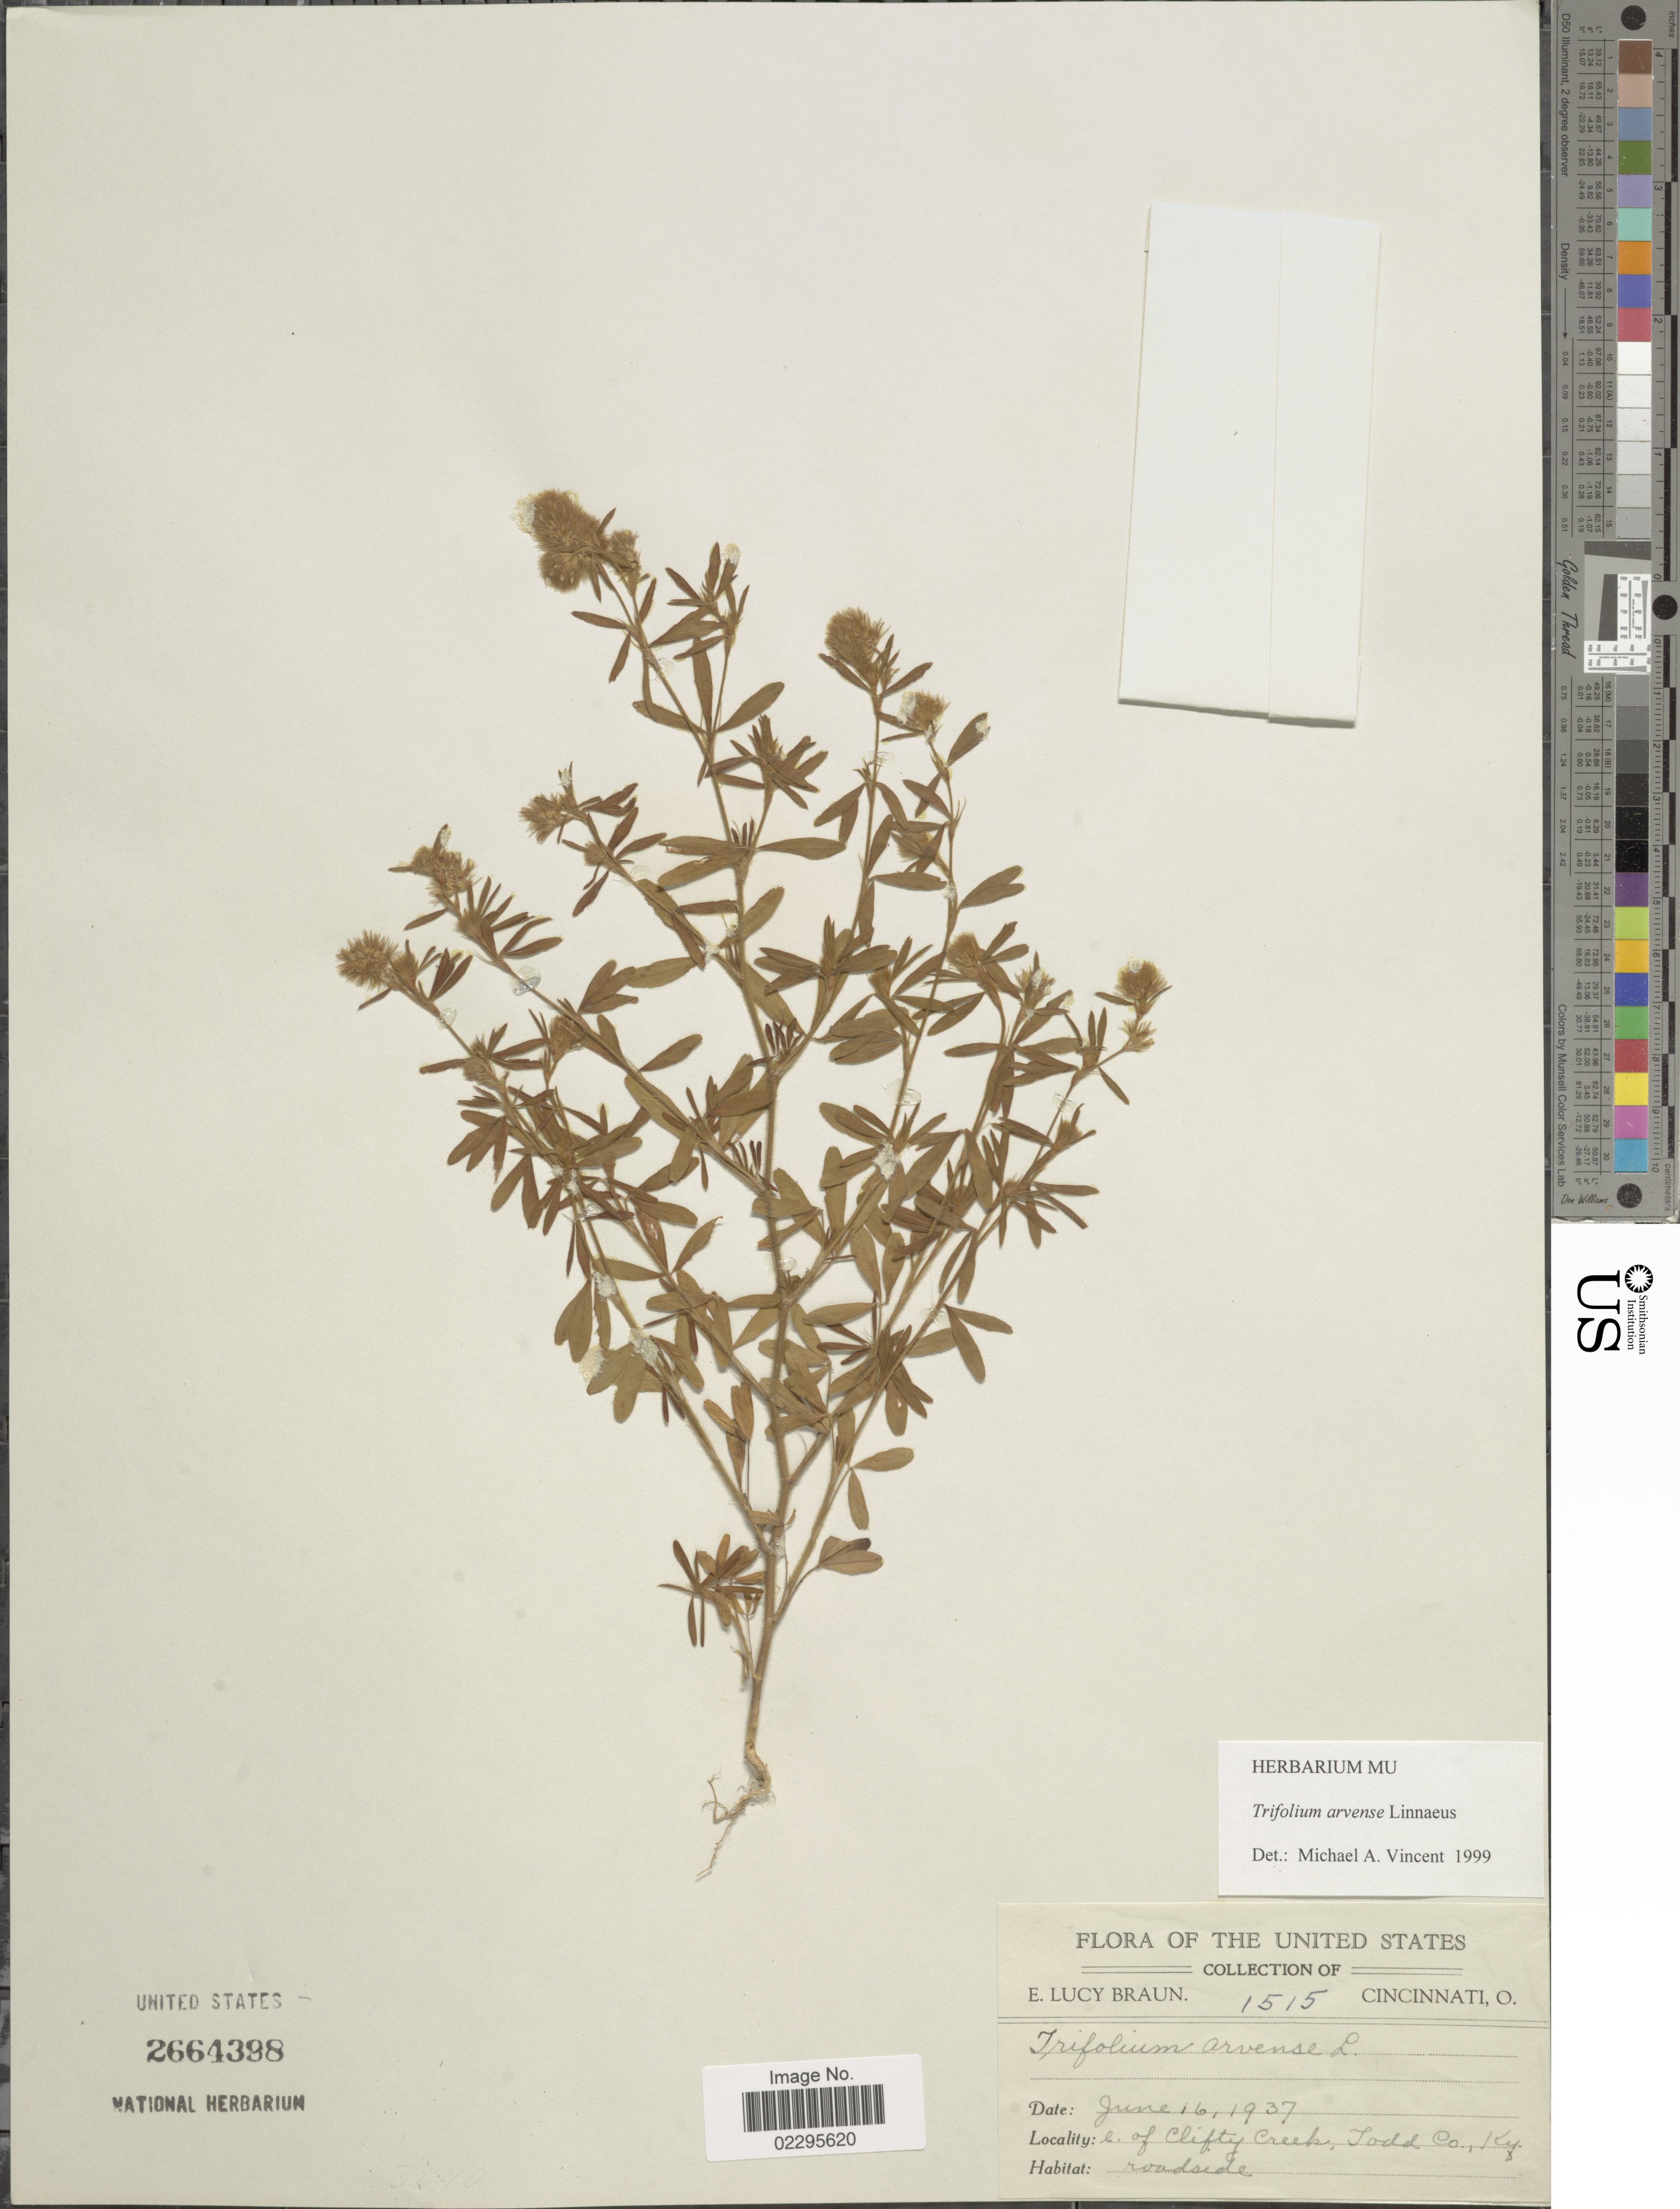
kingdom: Plantae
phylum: Tracheophyta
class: Magnoliopsida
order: Fabales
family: Fabaceae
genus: Trifolium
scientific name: Trifolium arvense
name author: L.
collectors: E. L. Braun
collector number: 1515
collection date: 1937-06-16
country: United States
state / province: Kentucky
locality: E. of Clifty Creek, Todd Co.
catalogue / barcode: US 2664398